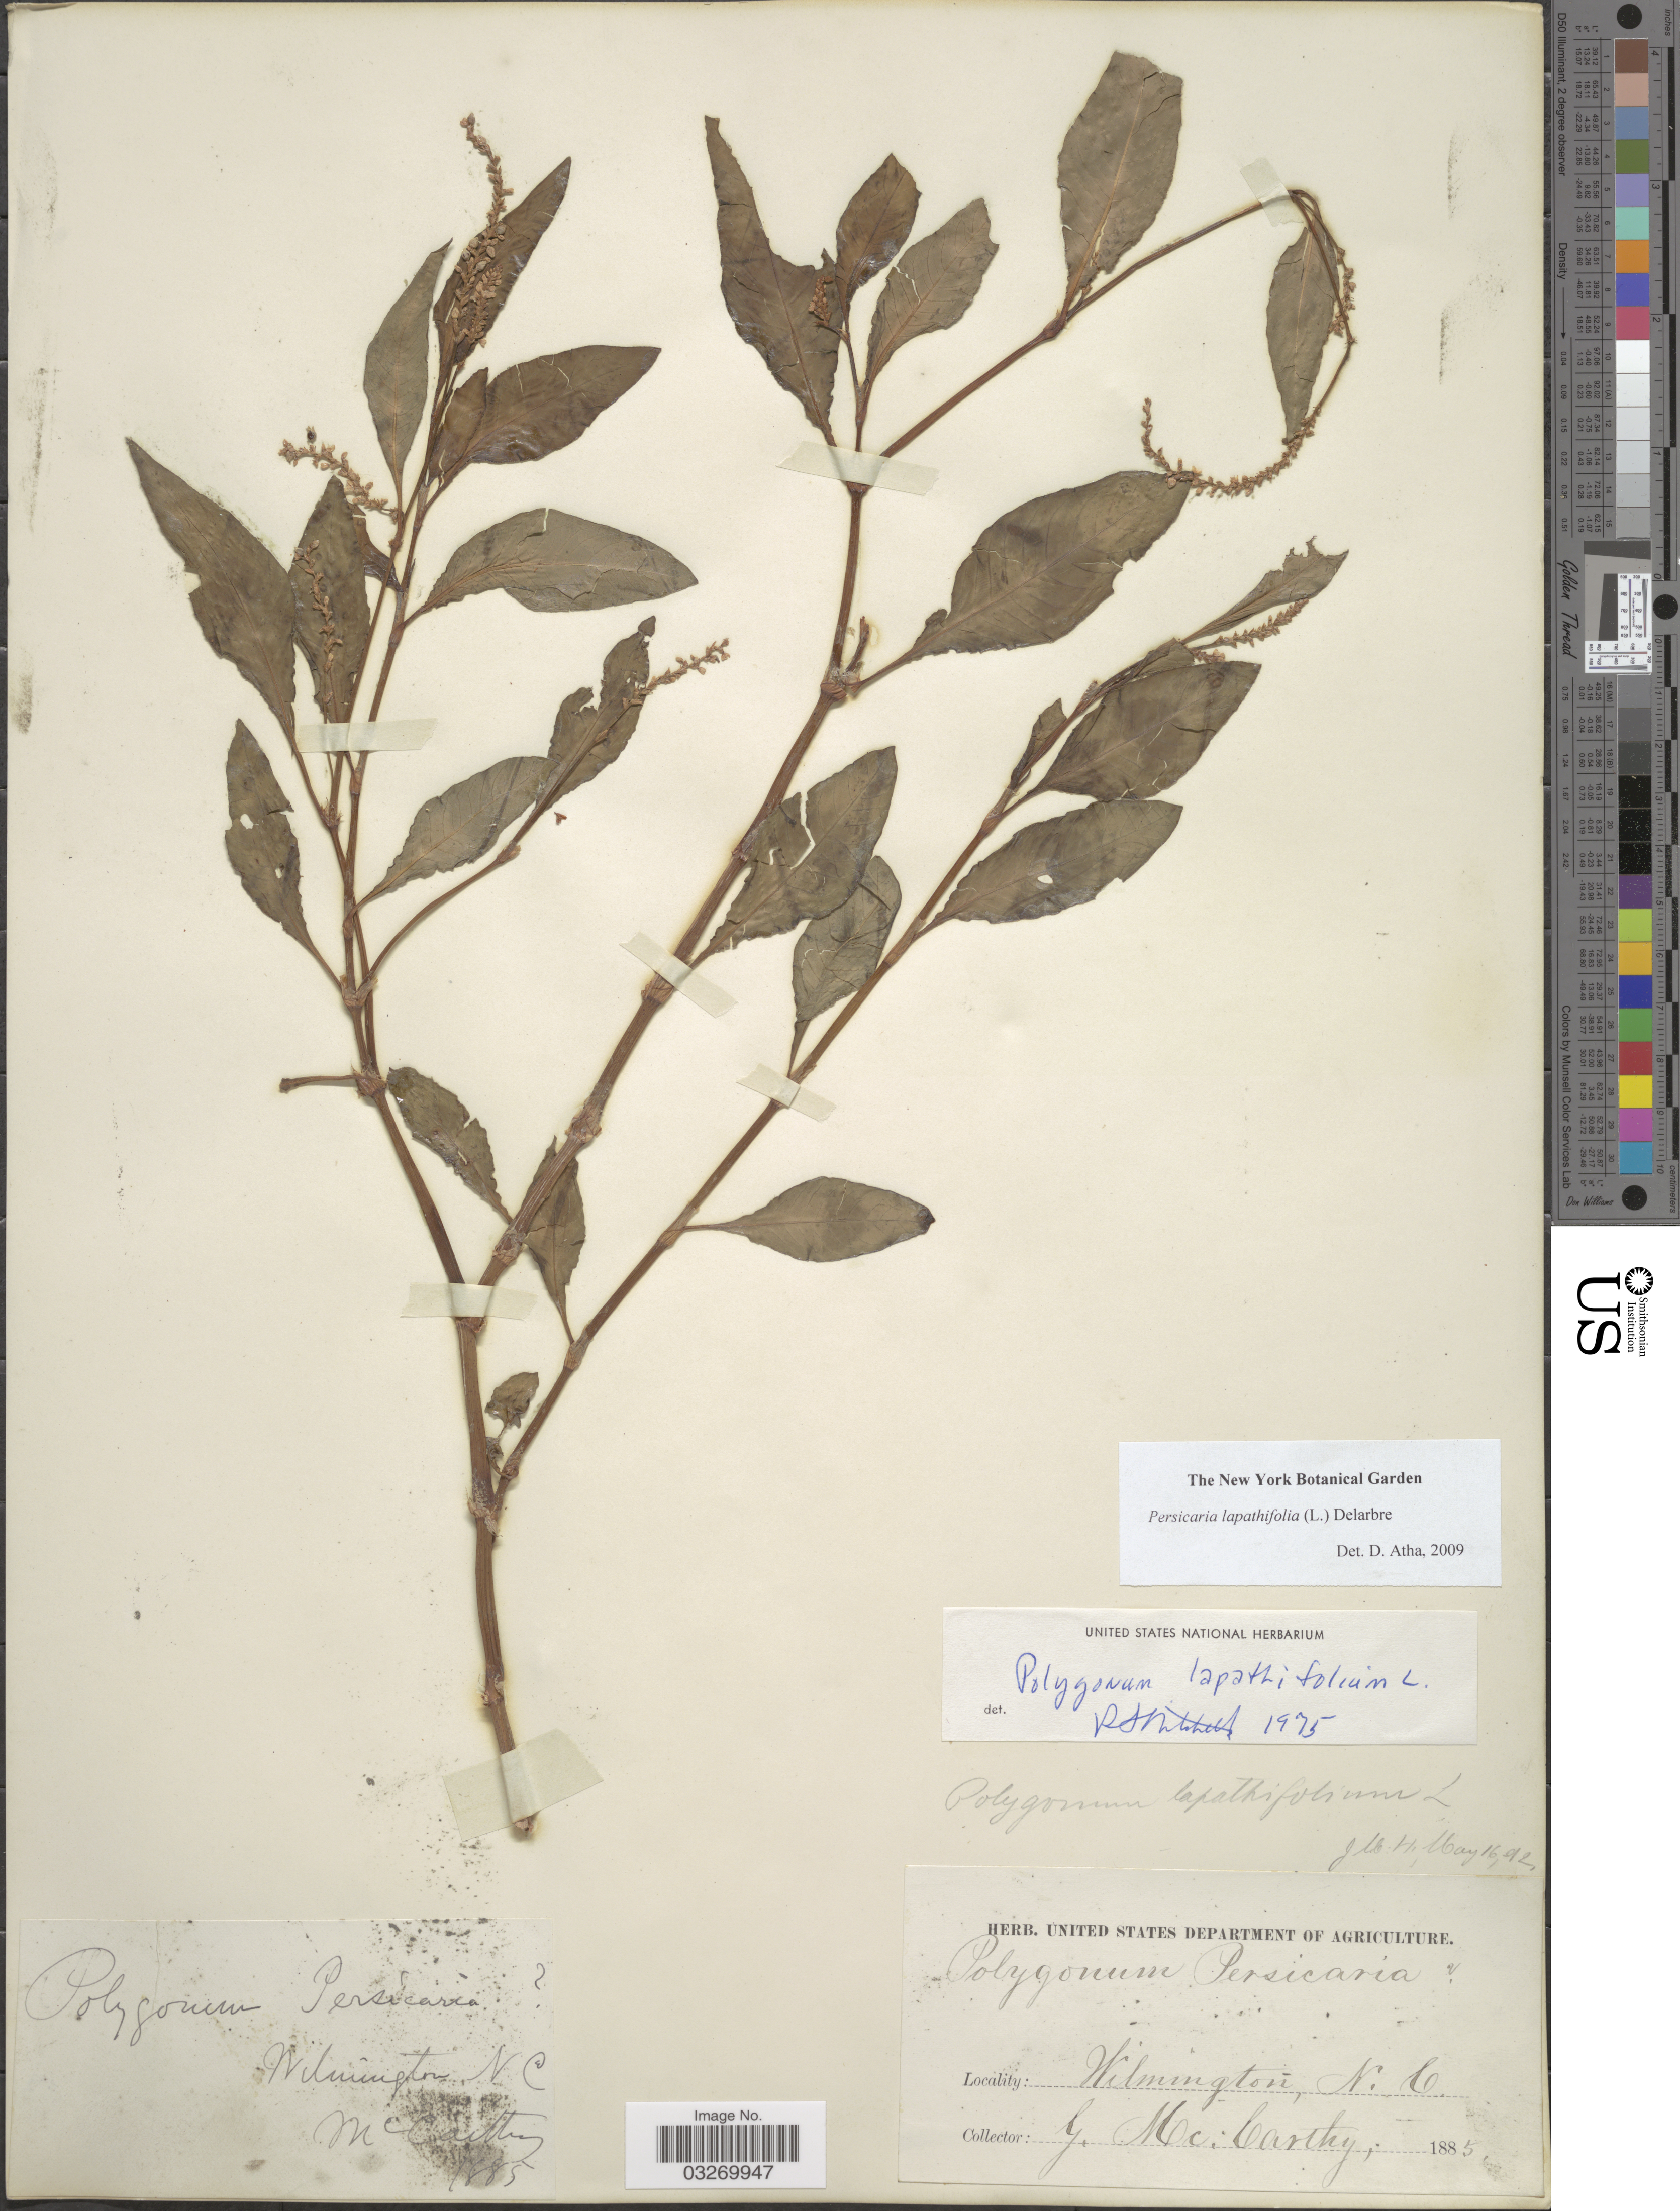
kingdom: Plantae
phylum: Tracheophyta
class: Magnoliopsida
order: Caryophyllales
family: Polygonaceae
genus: Polygonum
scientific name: Polygonum lapathifolium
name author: L.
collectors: G. McCarthy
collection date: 1885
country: United States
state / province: North Carolina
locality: Wilmington.